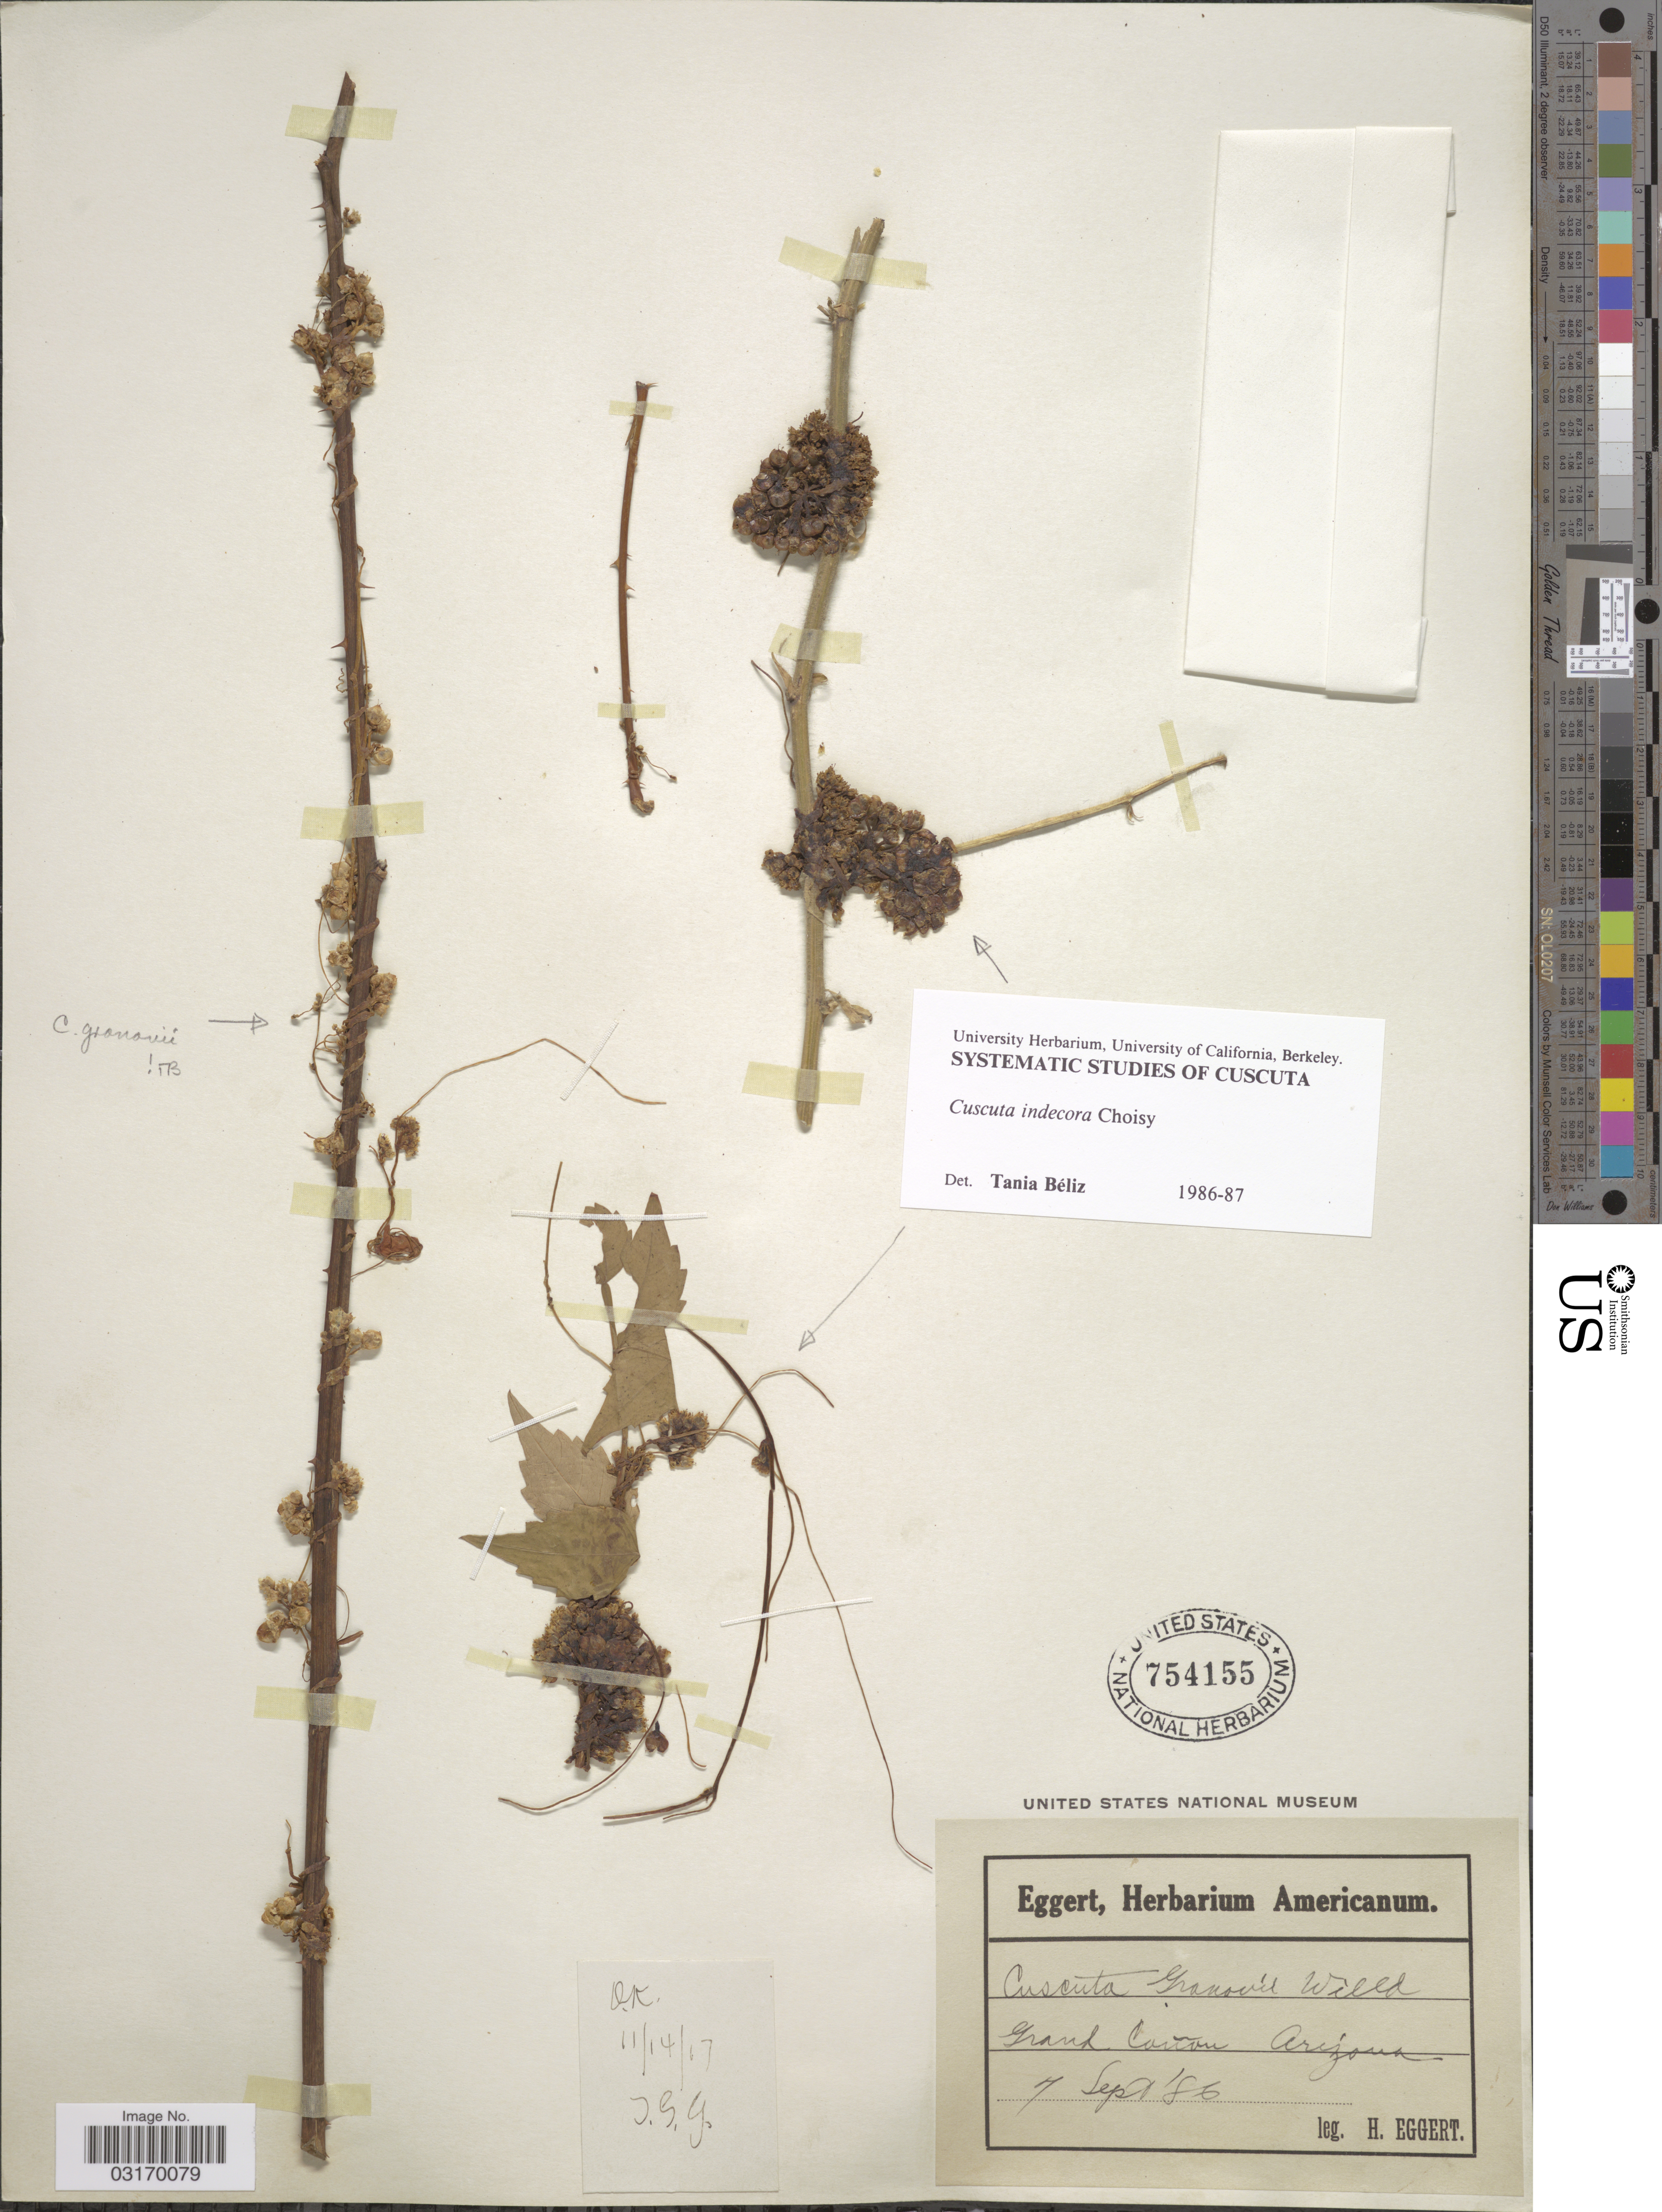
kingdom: Plantae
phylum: Tracheophyta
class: Magnoliopsida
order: Solanales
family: Convolvulaceae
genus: Cuscuta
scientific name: Cuscuta indecora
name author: Choisy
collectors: H. Eggert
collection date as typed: Transcribed d/m/y: 7/9/86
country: United States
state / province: Arizona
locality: Grand Cañon.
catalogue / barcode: US 754155